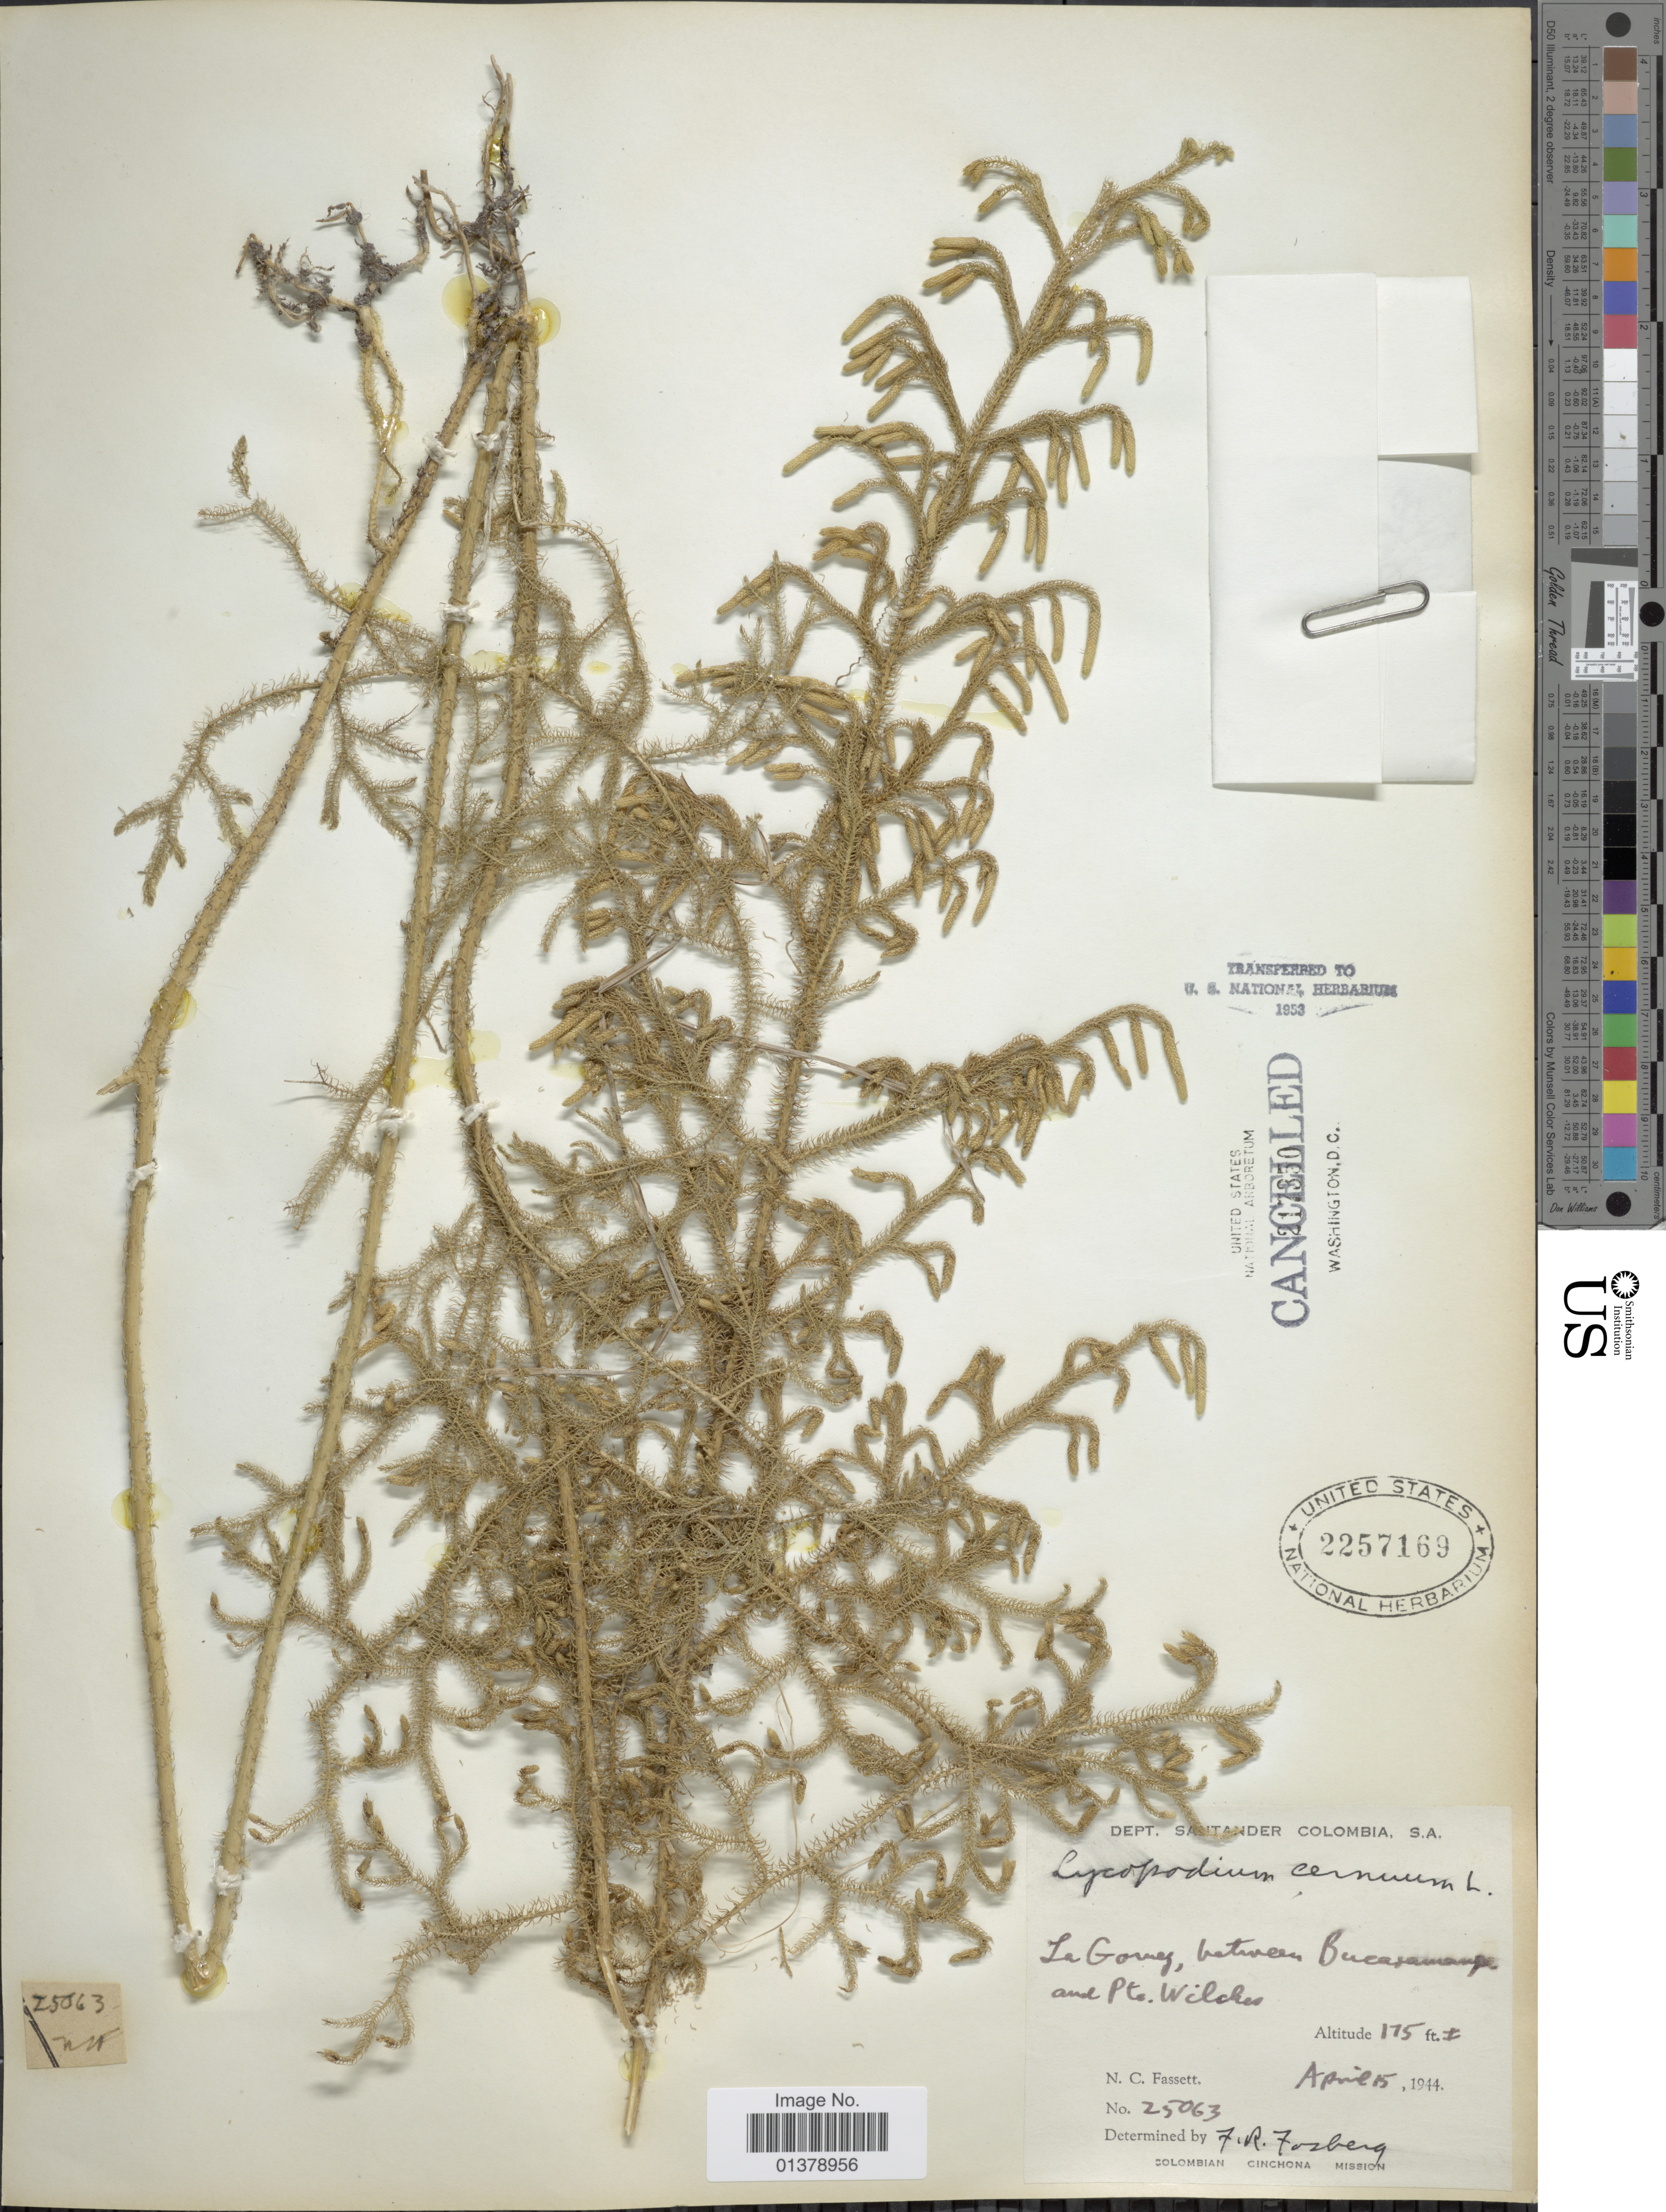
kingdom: Plantae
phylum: Tracheophyta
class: Lycopodiopsida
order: Lycopodiales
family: Lycopodiaceae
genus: Palhinhaea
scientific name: Palhinhaea cernua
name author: (L.) Vasc. & Franco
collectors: N. C. Fassett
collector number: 25063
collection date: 1944-04-15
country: Colombia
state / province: Santander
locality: La Gomez, between Bucaramanga and Pto. Wilches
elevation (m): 53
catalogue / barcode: US 2257169